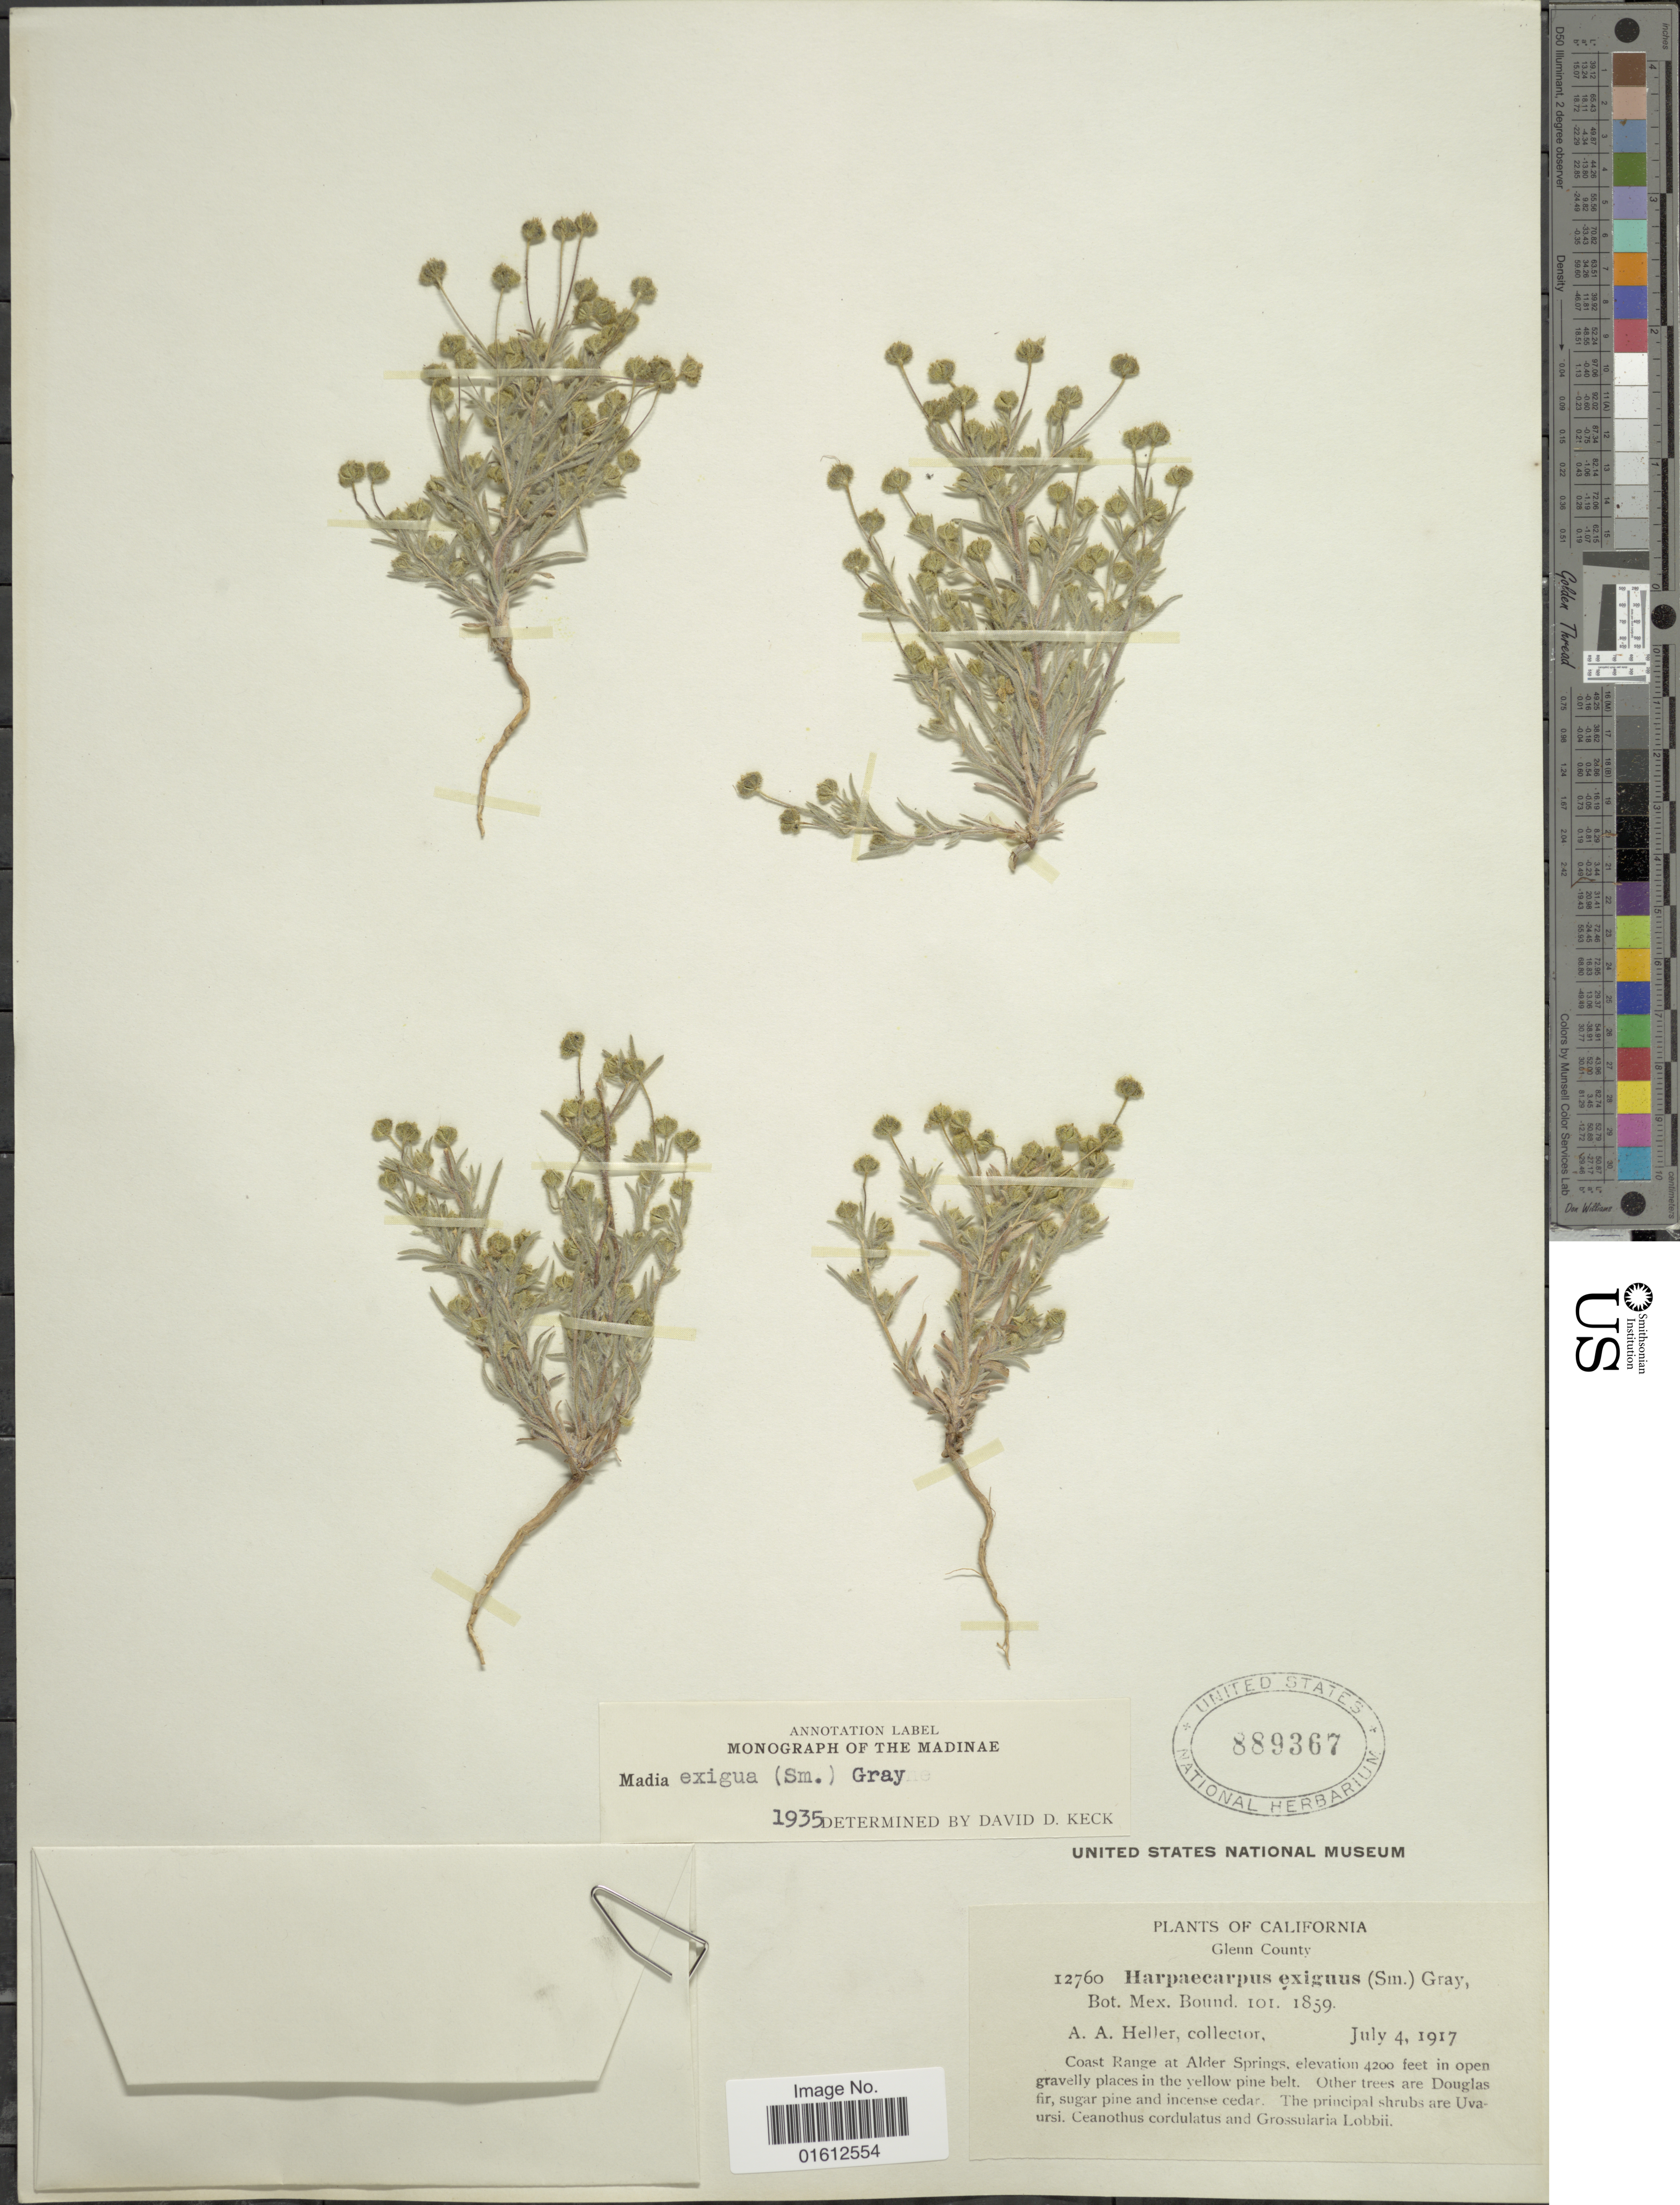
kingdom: Plantae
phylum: Tracheophyta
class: Magnoliopsida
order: Asterales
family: Asteraceae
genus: Madia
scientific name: Madia exigua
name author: (Sm.) A. Gray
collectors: A. A. Heller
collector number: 12760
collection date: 1917-07-04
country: United States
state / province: California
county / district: Glenn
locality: Glenn County. Coast Range at Alder Springs.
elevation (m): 1280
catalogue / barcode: US 889367